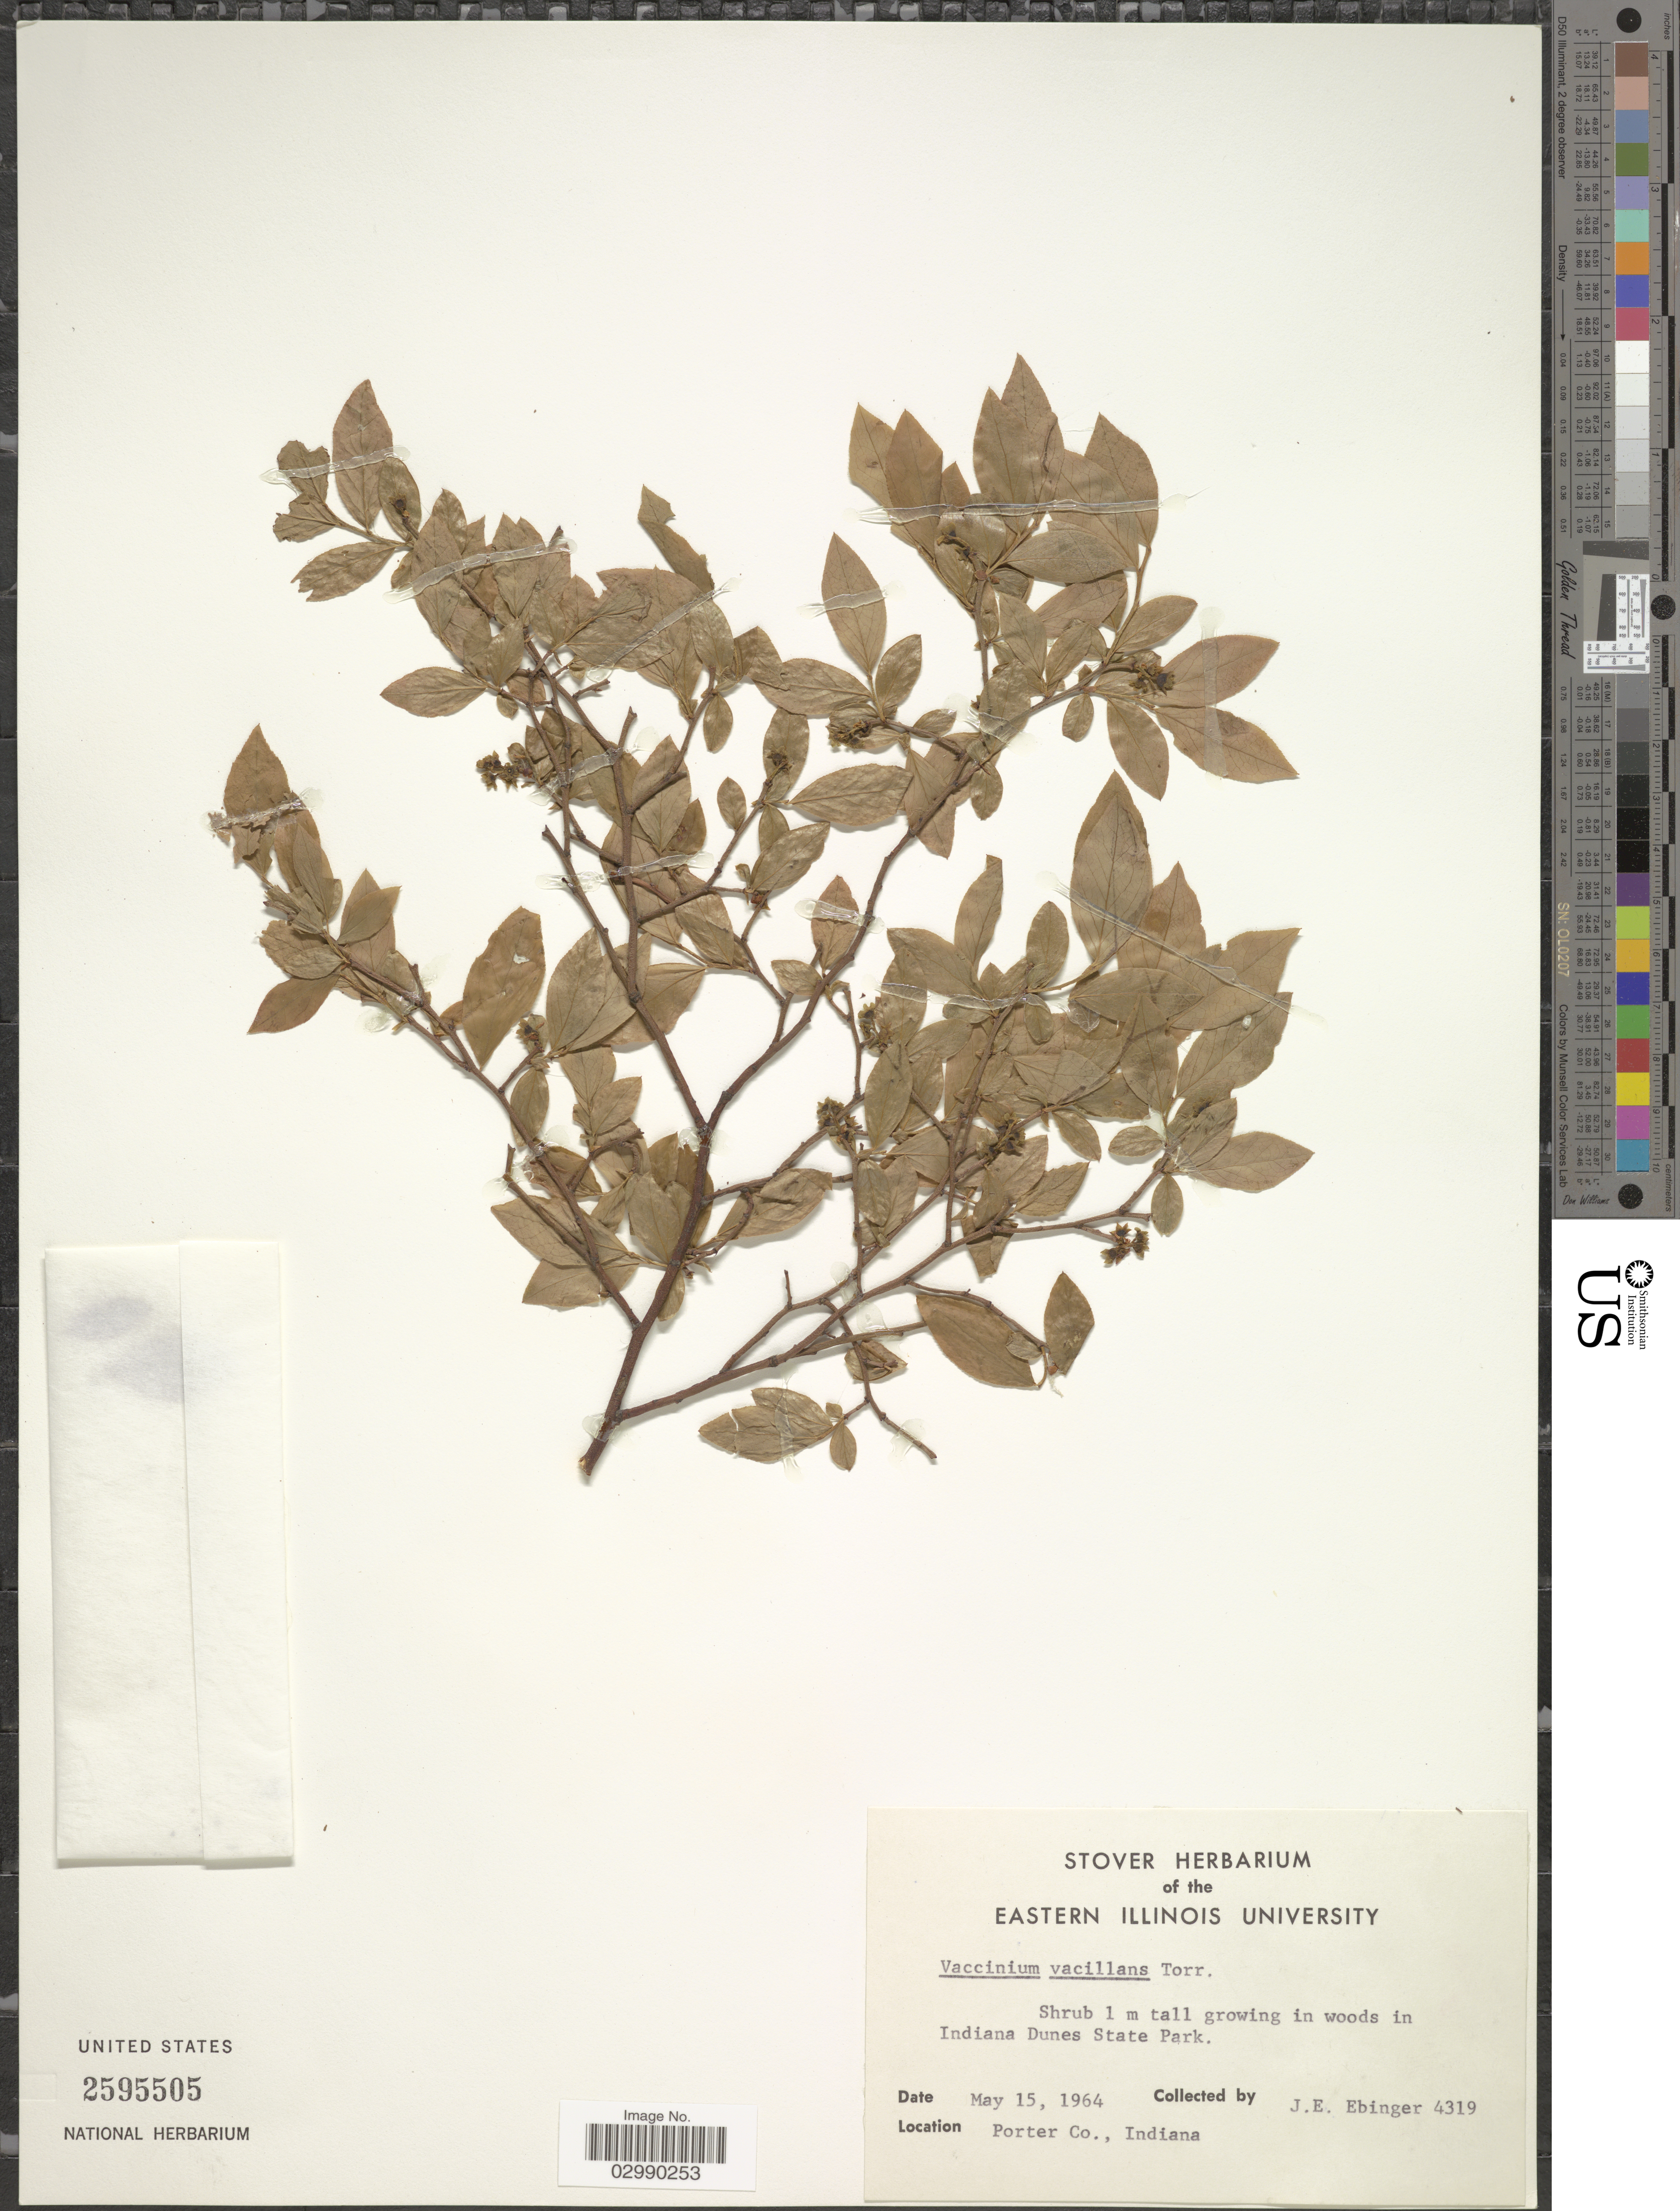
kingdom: Plantae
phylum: Tracheophyta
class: Magnoliopsida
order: Ericales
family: Ericaceae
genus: Vaccinium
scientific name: Vaccinium vacillans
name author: Kalm ex Torr.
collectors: J. Ebinger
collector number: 4319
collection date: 1964-05-15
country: United States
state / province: Indiana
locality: Indiana Dunes State Park, Porter Co.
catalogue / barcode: US 2595505